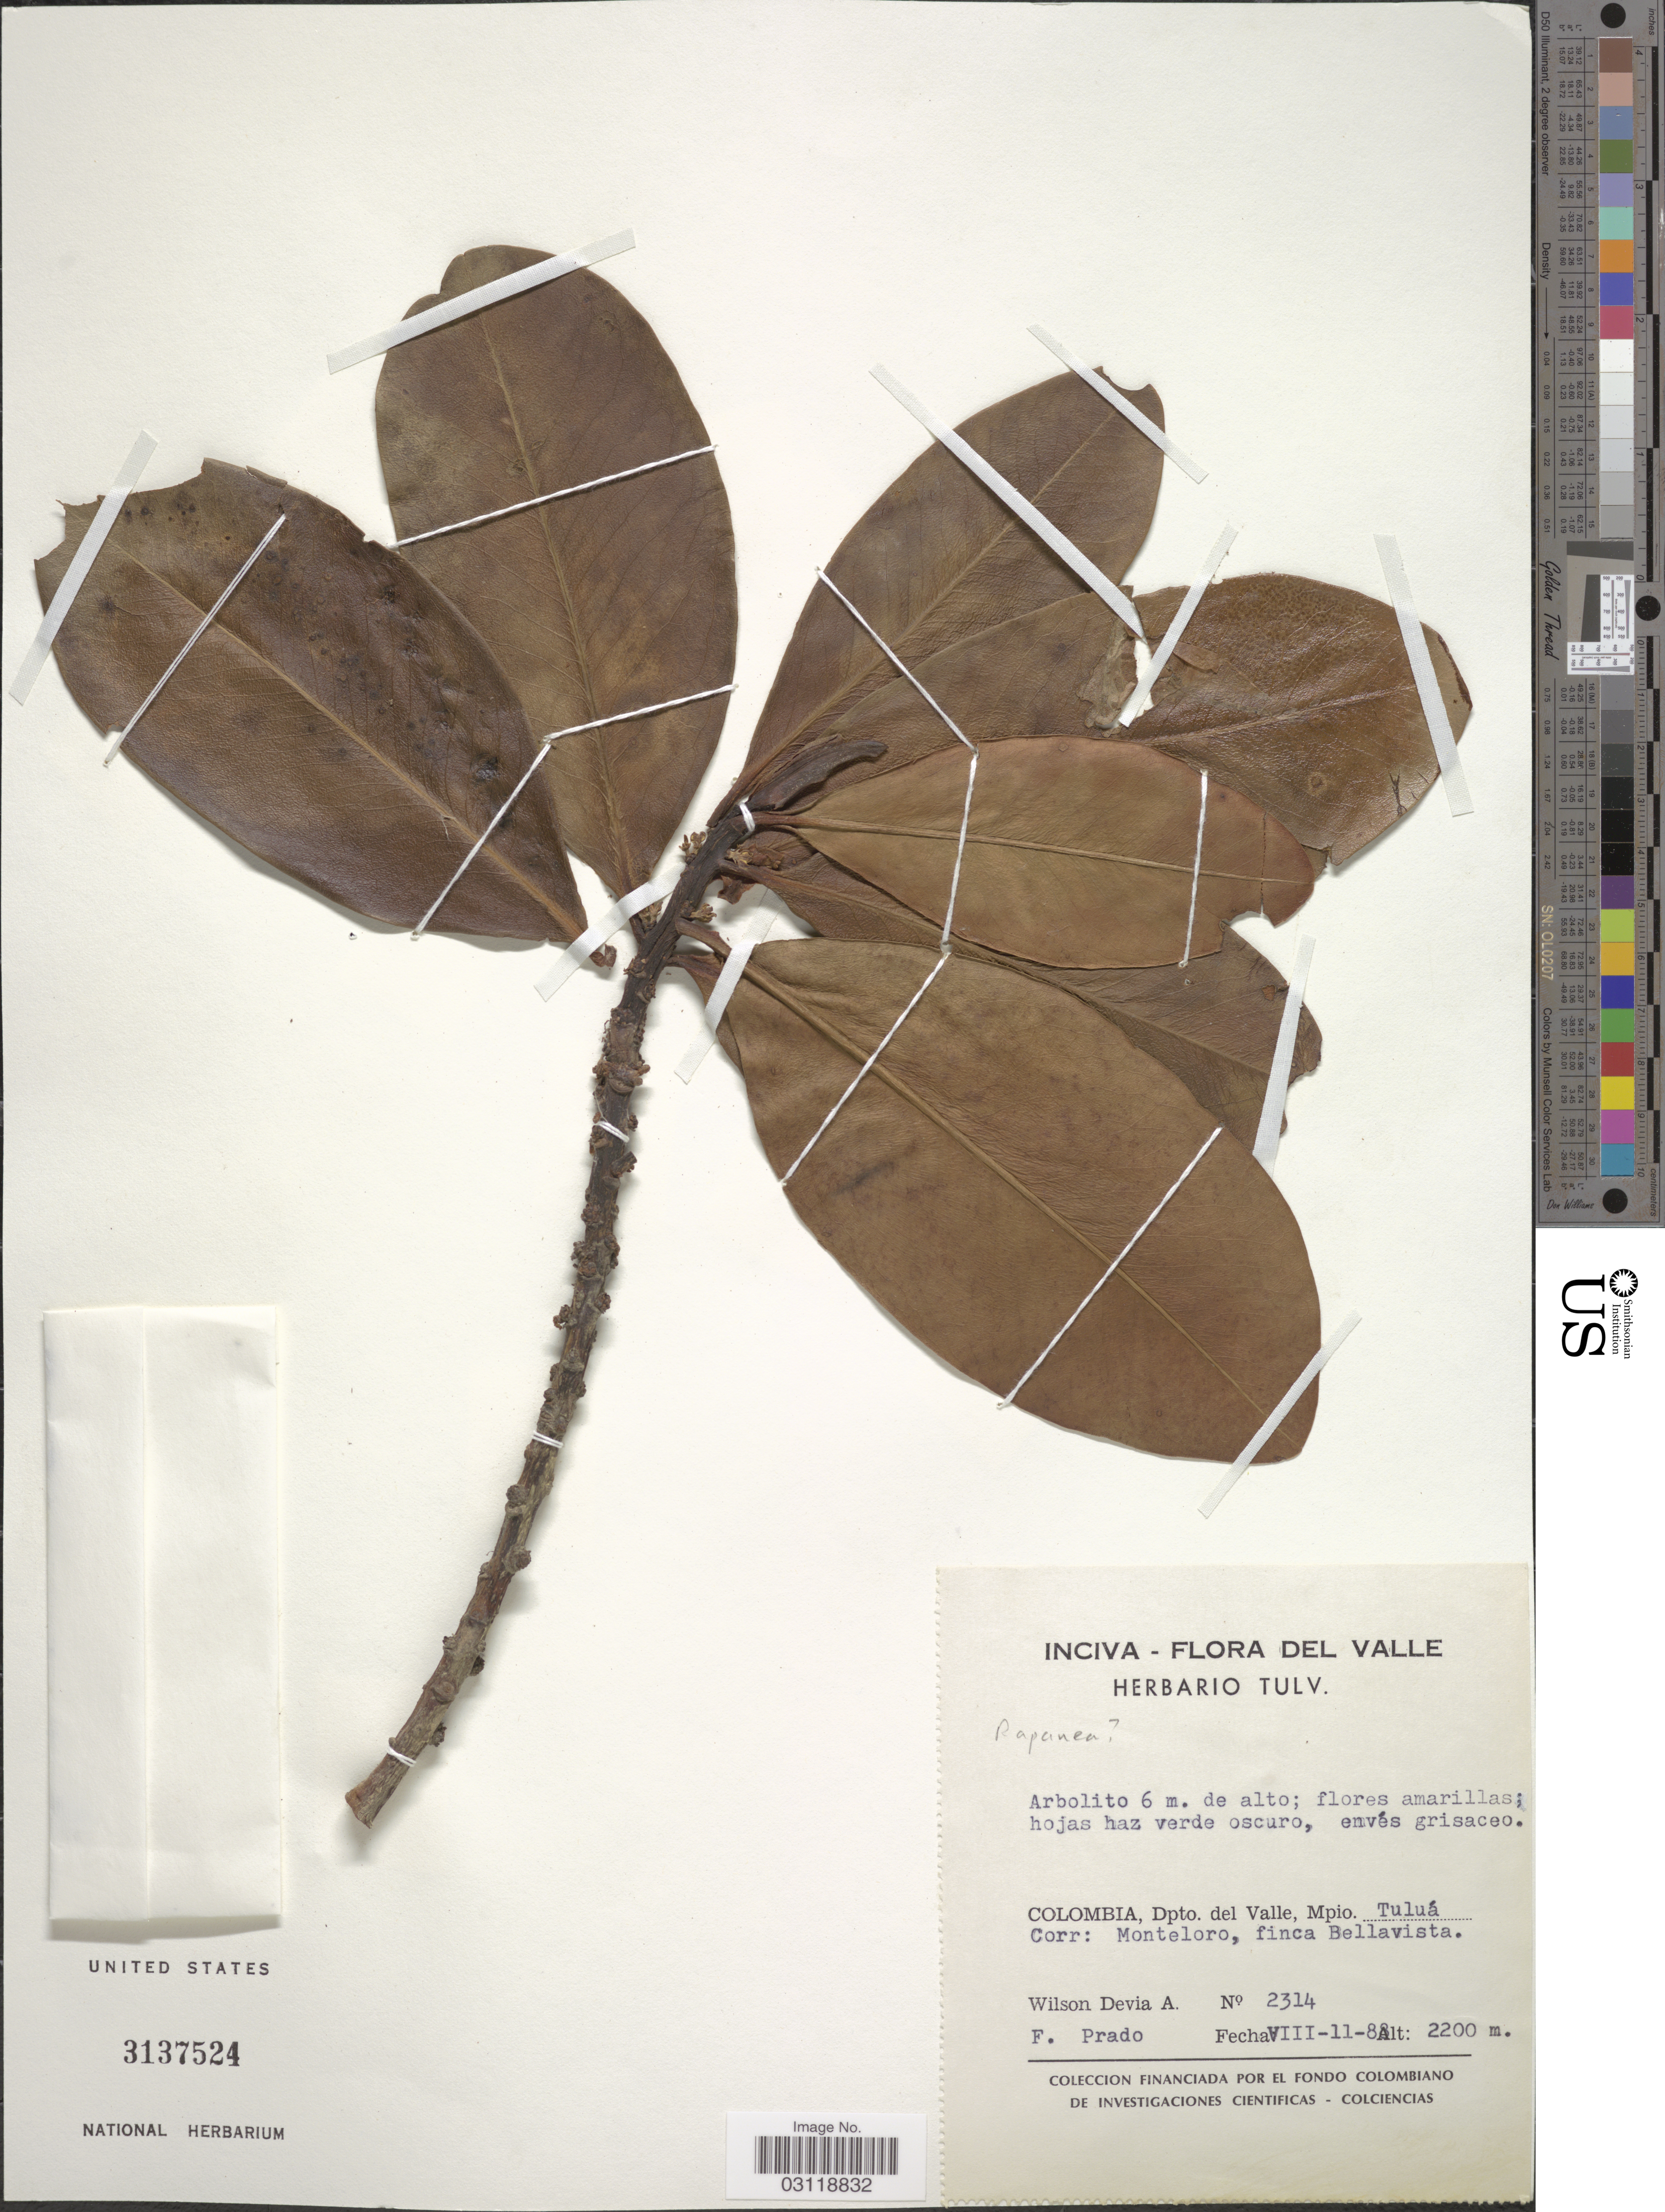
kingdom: Plantae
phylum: Tracheophyta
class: Magnoliopsida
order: Ericales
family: Primulaceae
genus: Rapanea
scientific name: Rapanea sp.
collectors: W. Devia A. & F. Prado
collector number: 2314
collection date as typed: Transcribed d/m/y: 11/8/88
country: Colombia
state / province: Valle del Cauca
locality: Dpto. del Valle, Mpio. Tuluá. Cor: Monteloro, finca Bellavista.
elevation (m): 2200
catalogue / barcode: US 3137524